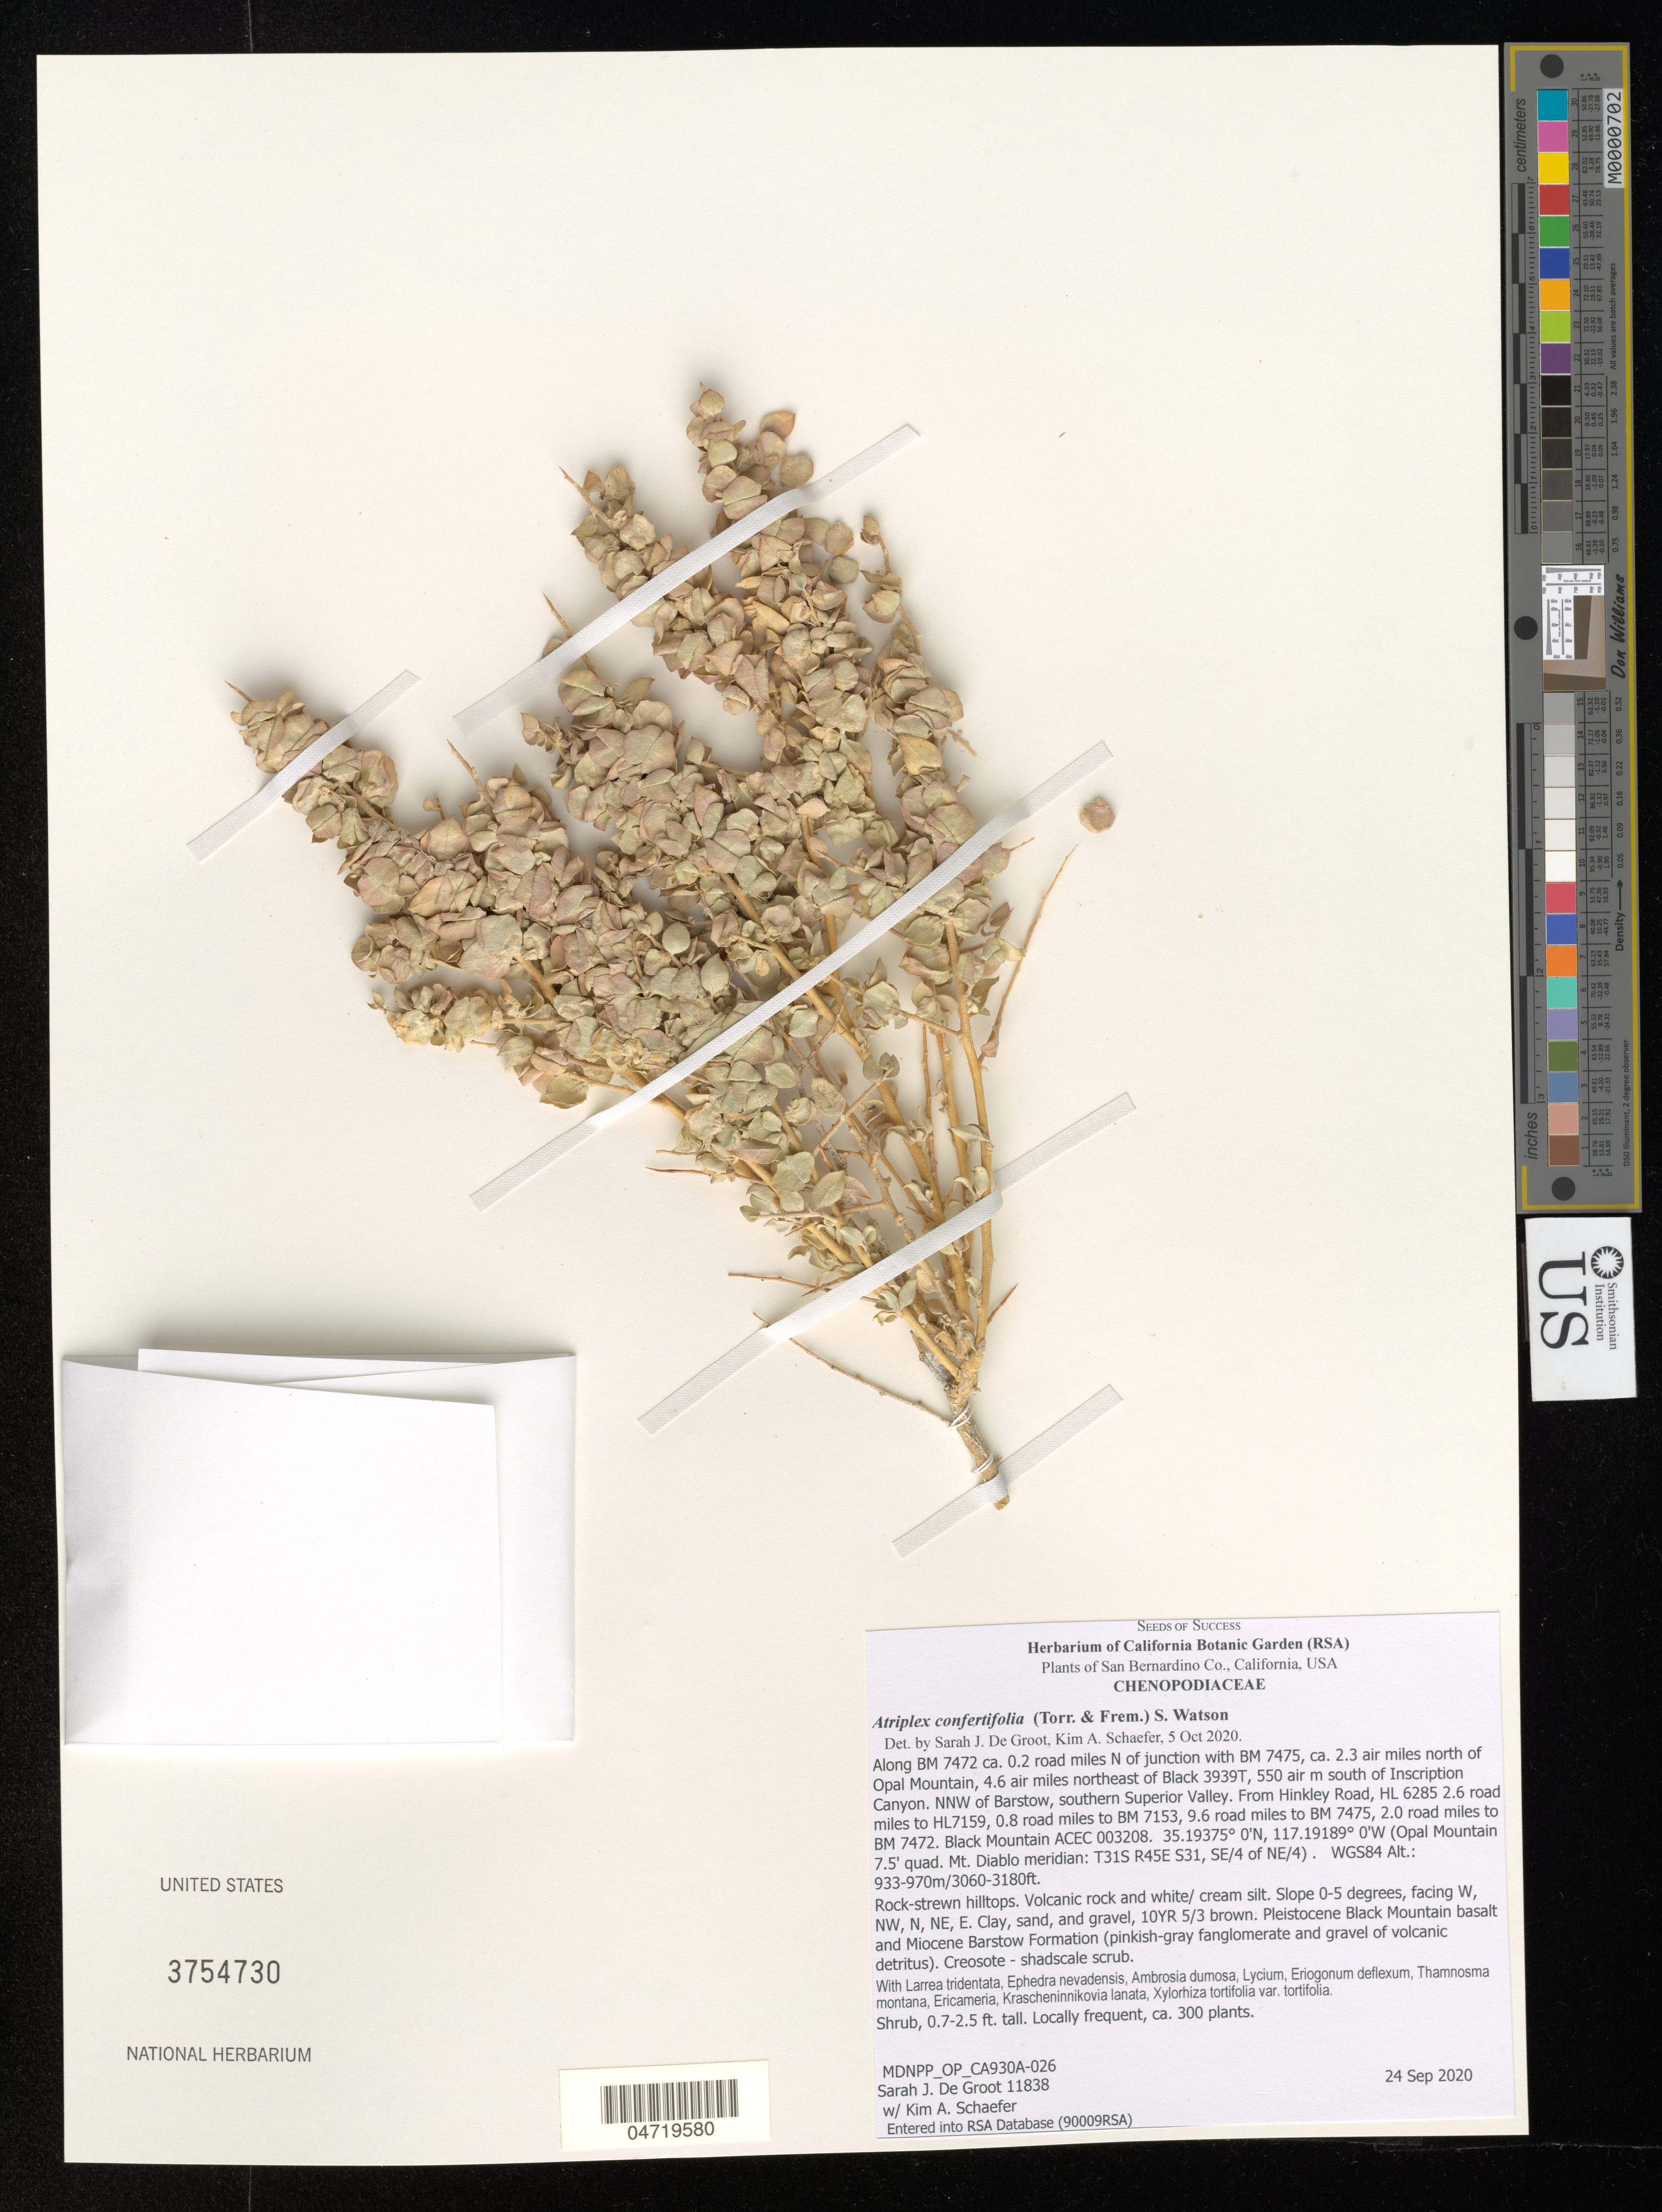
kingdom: Plantae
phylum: Tracheophyta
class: Magnoliopsida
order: Caryophyllales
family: Amaranthaceae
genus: Atriplex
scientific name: Atriplex confertifolia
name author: (Torr. & Frém.) S. Watson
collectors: S. De Groot & K. Schaefer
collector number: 11838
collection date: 2020-09-24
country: United States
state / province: California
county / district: San Bernardino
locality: San Bernardino Co. Along BM 7472 ca. 0.2 road miles N of junction with BM 7475, ca. 2.3 air miles north of Opal Mountain, 4.6 air miles northeast of Black 3939T, 550 air m south of Inscription Canyon. NNW of Barstow, southern Superior Valley. From Hinkley Road, HL 6285 2.6 road miles to HL7159, 0.8 road miles to BM 7153, 9.6 road miles to BM 7475, 2.0 road miles to BM 7472. Black Mountain ACEC 003208. (Opal Mountain 7.5' quad. Mt. Diablo meridian: T31S R45E S31, SE/4 of NE/4). WGS84.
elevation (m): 933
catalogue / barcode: US 3754730